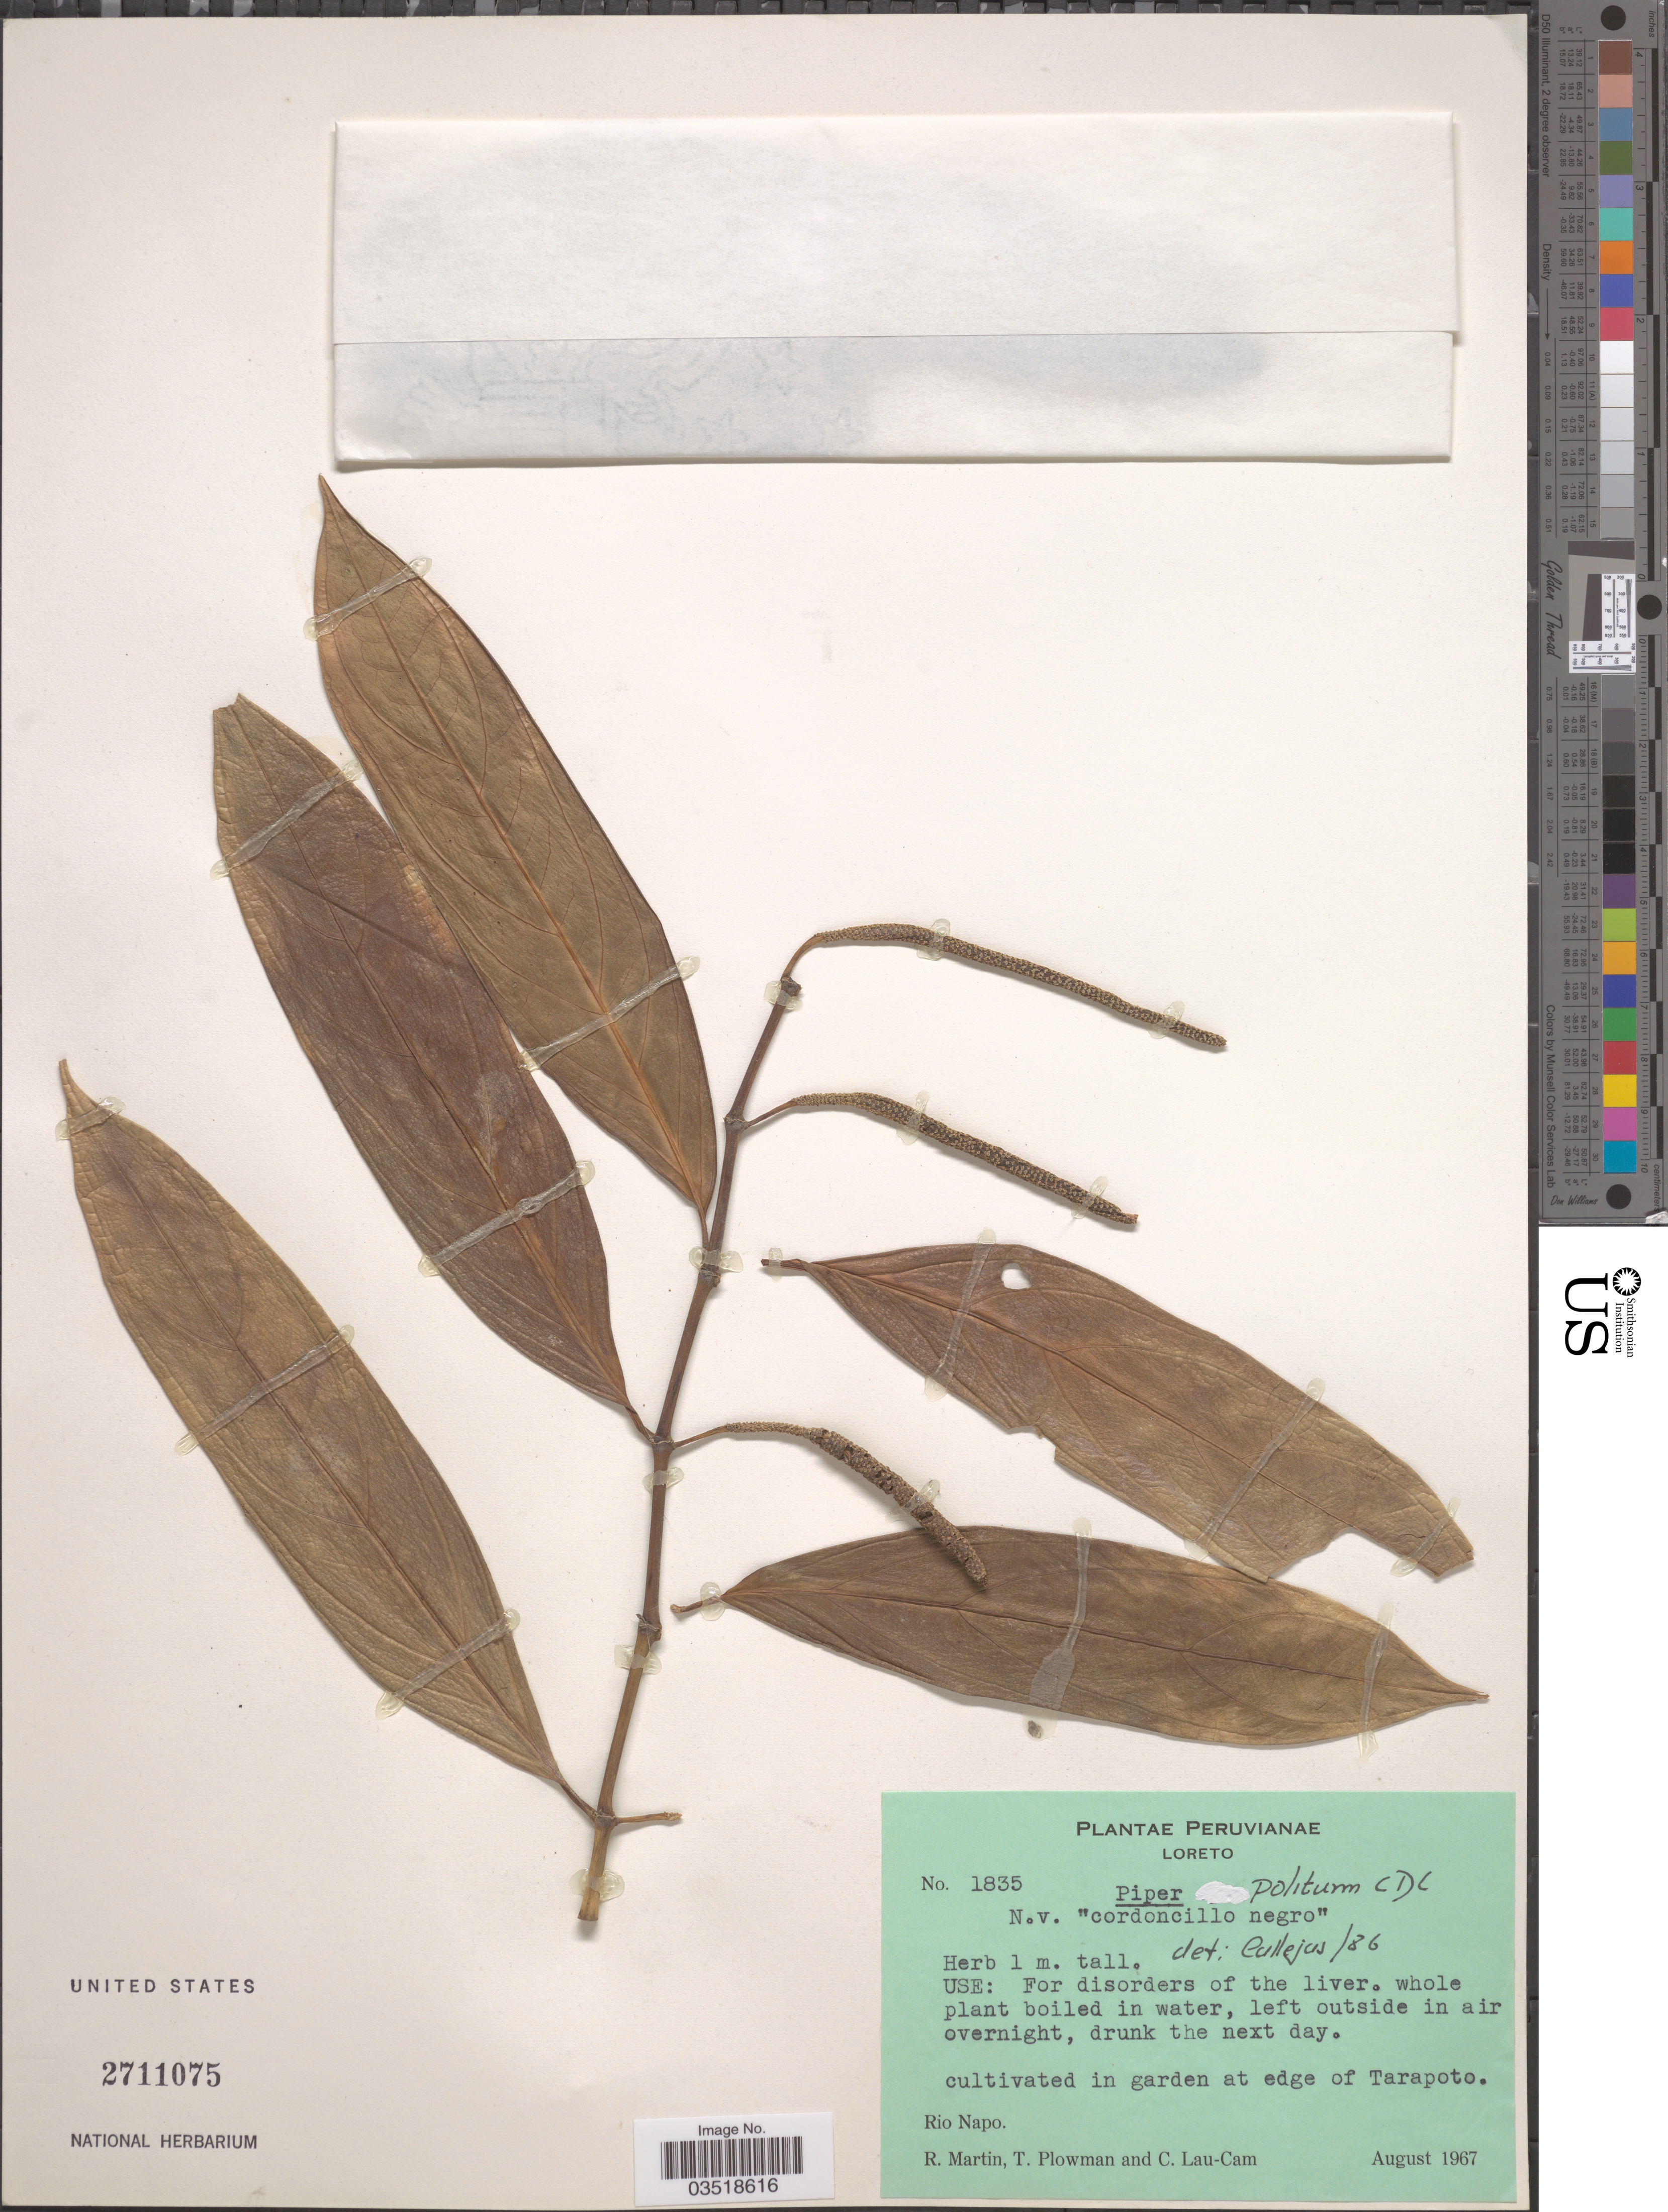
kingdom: Plantae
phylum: Tracheophyta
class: Magnoliopsida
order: Piperales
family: Piperaceae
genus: Piper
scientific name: Piper politum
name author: C. DC.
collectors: R. Martin, T. Plowman & C. Lau-Cam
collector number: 1835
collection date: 1967-08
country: Peru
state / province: Loreto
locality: In garden at edge of Tarapoto. Rio Napo.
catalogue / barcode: US 2711075